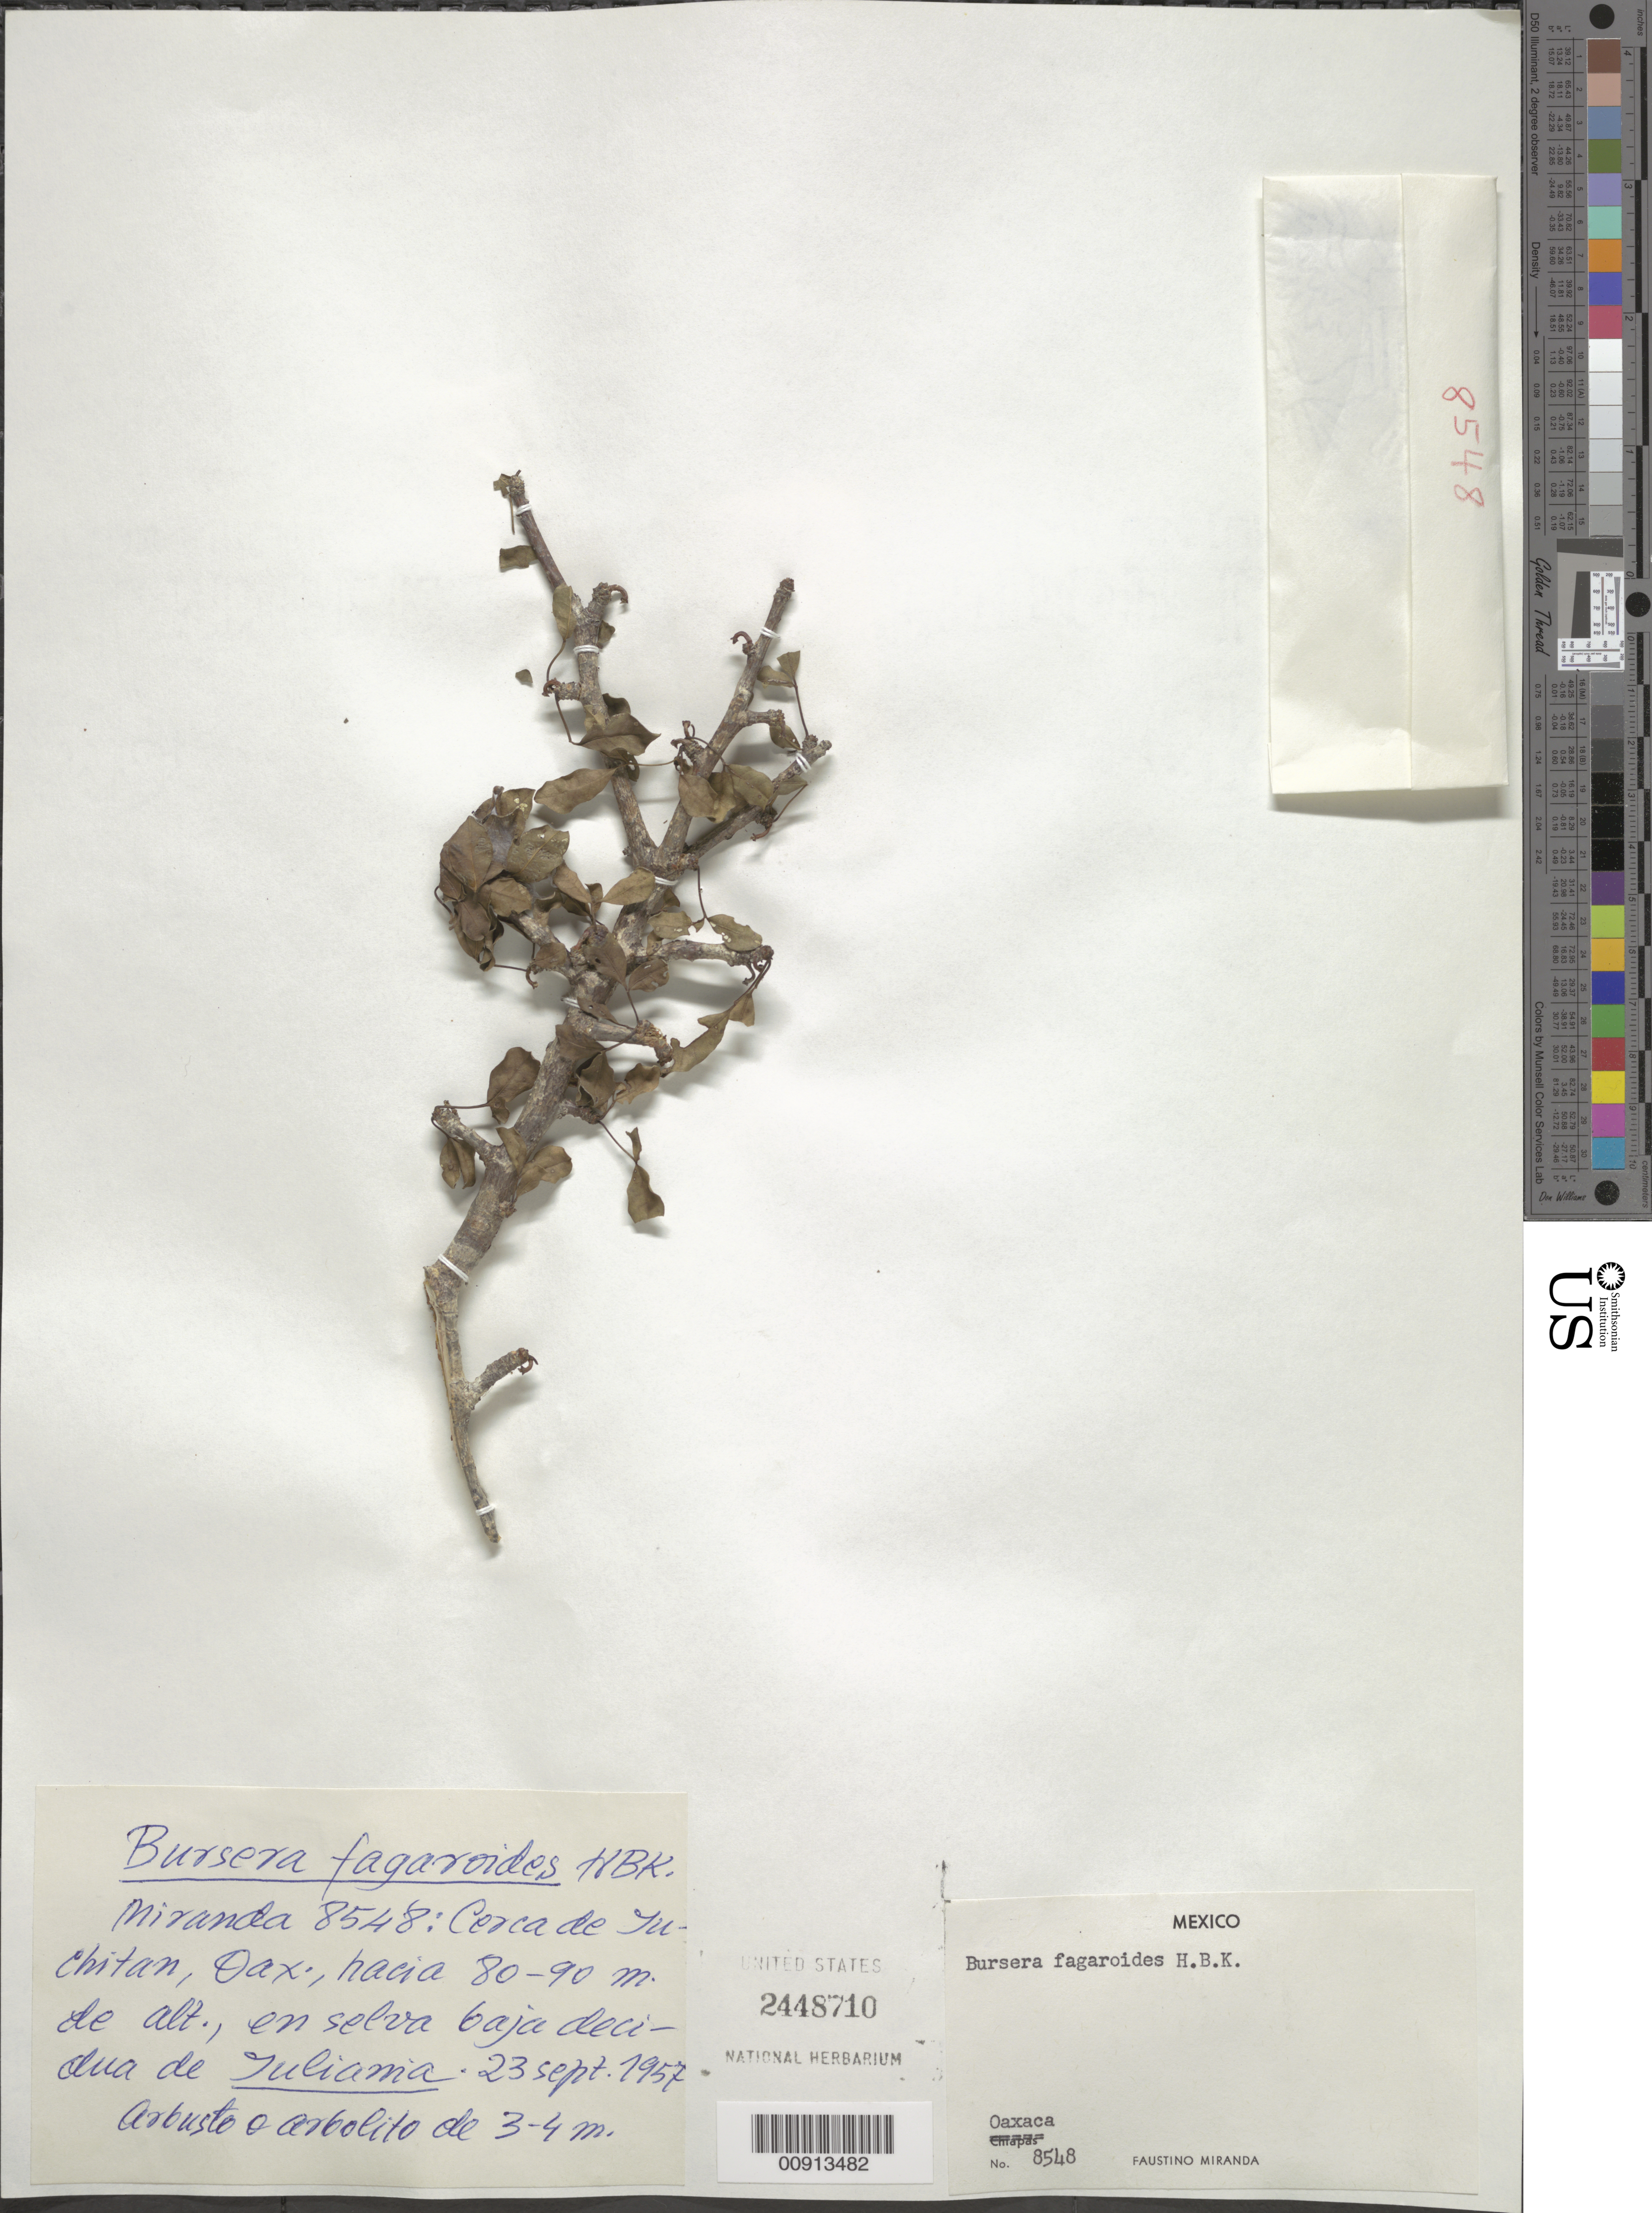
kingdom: Plantae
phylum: Tracheophyta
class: Magnoliopsida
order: Sapindales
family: Burseraceae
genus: Bursera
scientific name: Bursera inaguensis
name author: Britton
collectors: Miranda G., F.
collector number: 8548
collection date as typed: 23 Sep 1957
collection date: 1957-09-23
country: Mexico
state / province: Oaxaca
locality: Cerca de Juchitán, Oaxaca.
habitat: En selva baja decidua de Juliania.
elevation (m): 90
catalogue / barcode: US 2448710